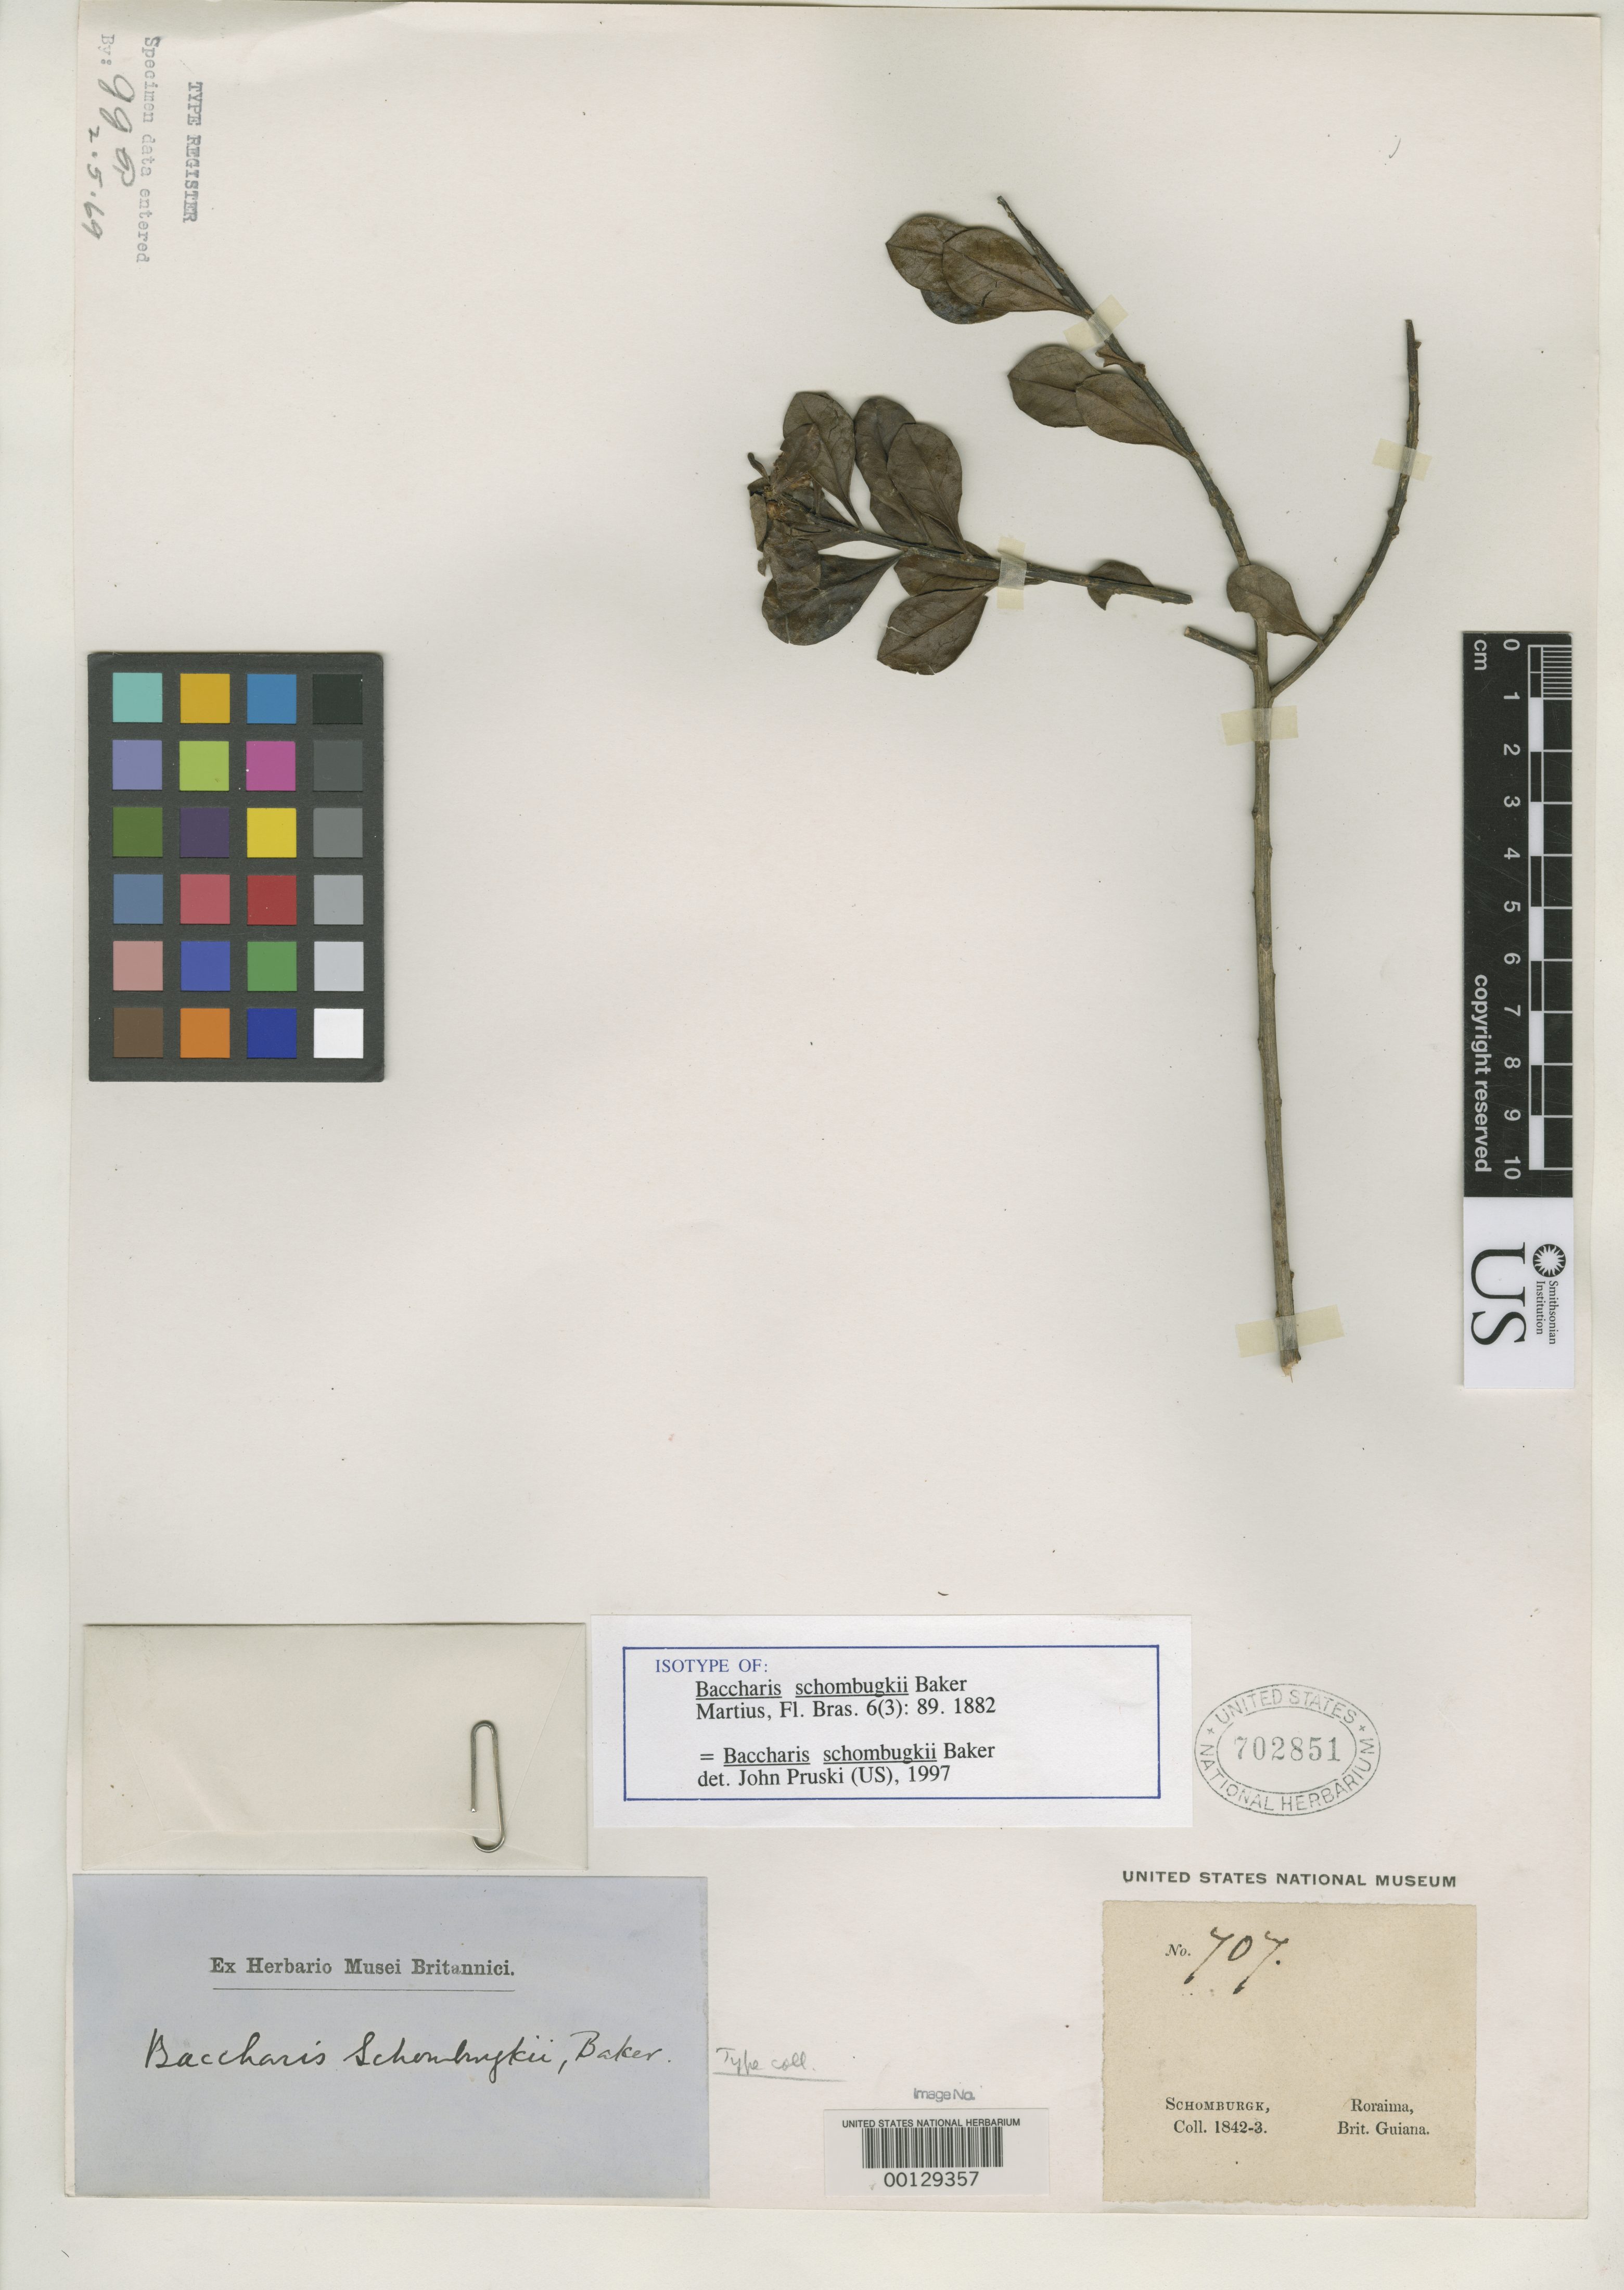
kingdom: Plantae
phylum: Tracheophyta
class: Magnoliopsida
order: Asterales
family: Asteraceae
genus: Baccharis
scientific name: Baccharis schomburgkii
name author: Baker in Mart.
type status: Type Fragment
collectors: M. R. Schomburgk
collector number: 707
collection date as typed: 1843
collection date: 1843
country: Guyana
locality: Roraima.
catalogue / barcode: US 702851